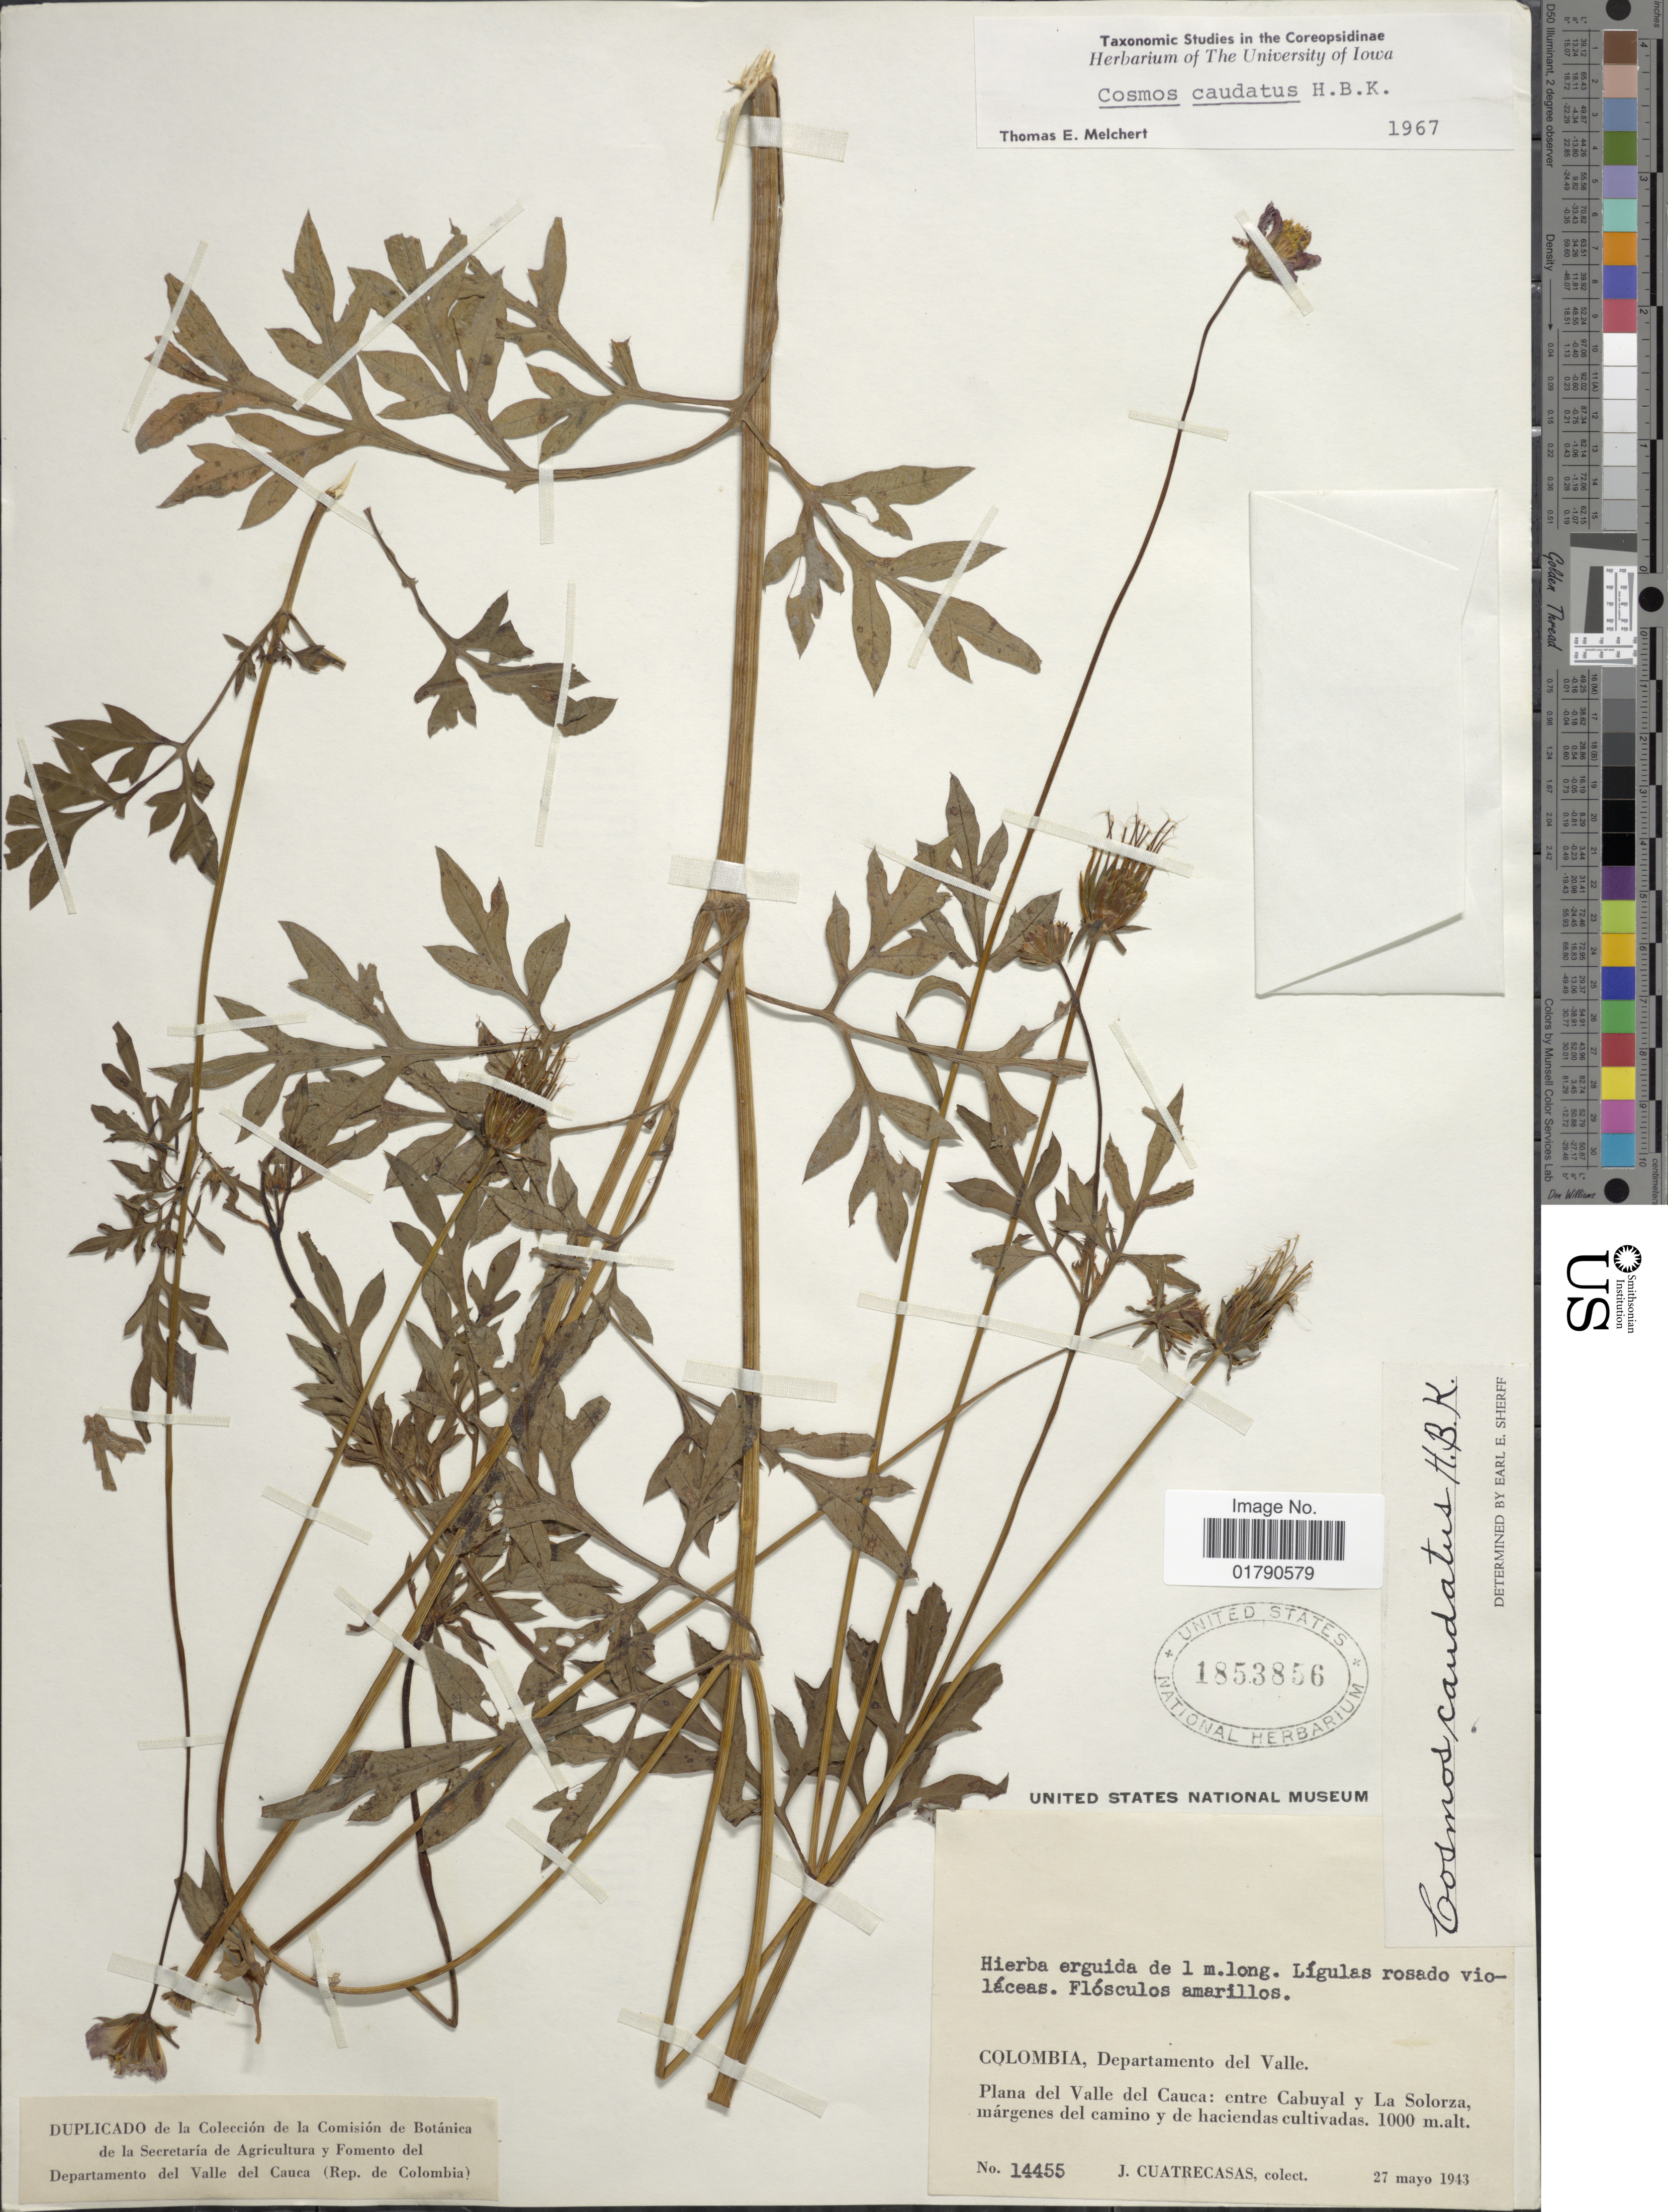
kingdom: Plantae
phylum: Tracheophyta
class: Magnoliopsida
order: Asterales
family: Asteraceae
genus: Cosmos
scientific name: Cosmos caudatus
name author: Kunth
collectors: J. Cuatrecasas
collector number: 14455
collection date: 1943-05-27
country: Colombia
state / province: Valle del Cauca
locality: Plana del Valle del Cauca, entre Cabuyal y La Solorza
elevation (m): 1000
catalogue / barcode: US 1853856